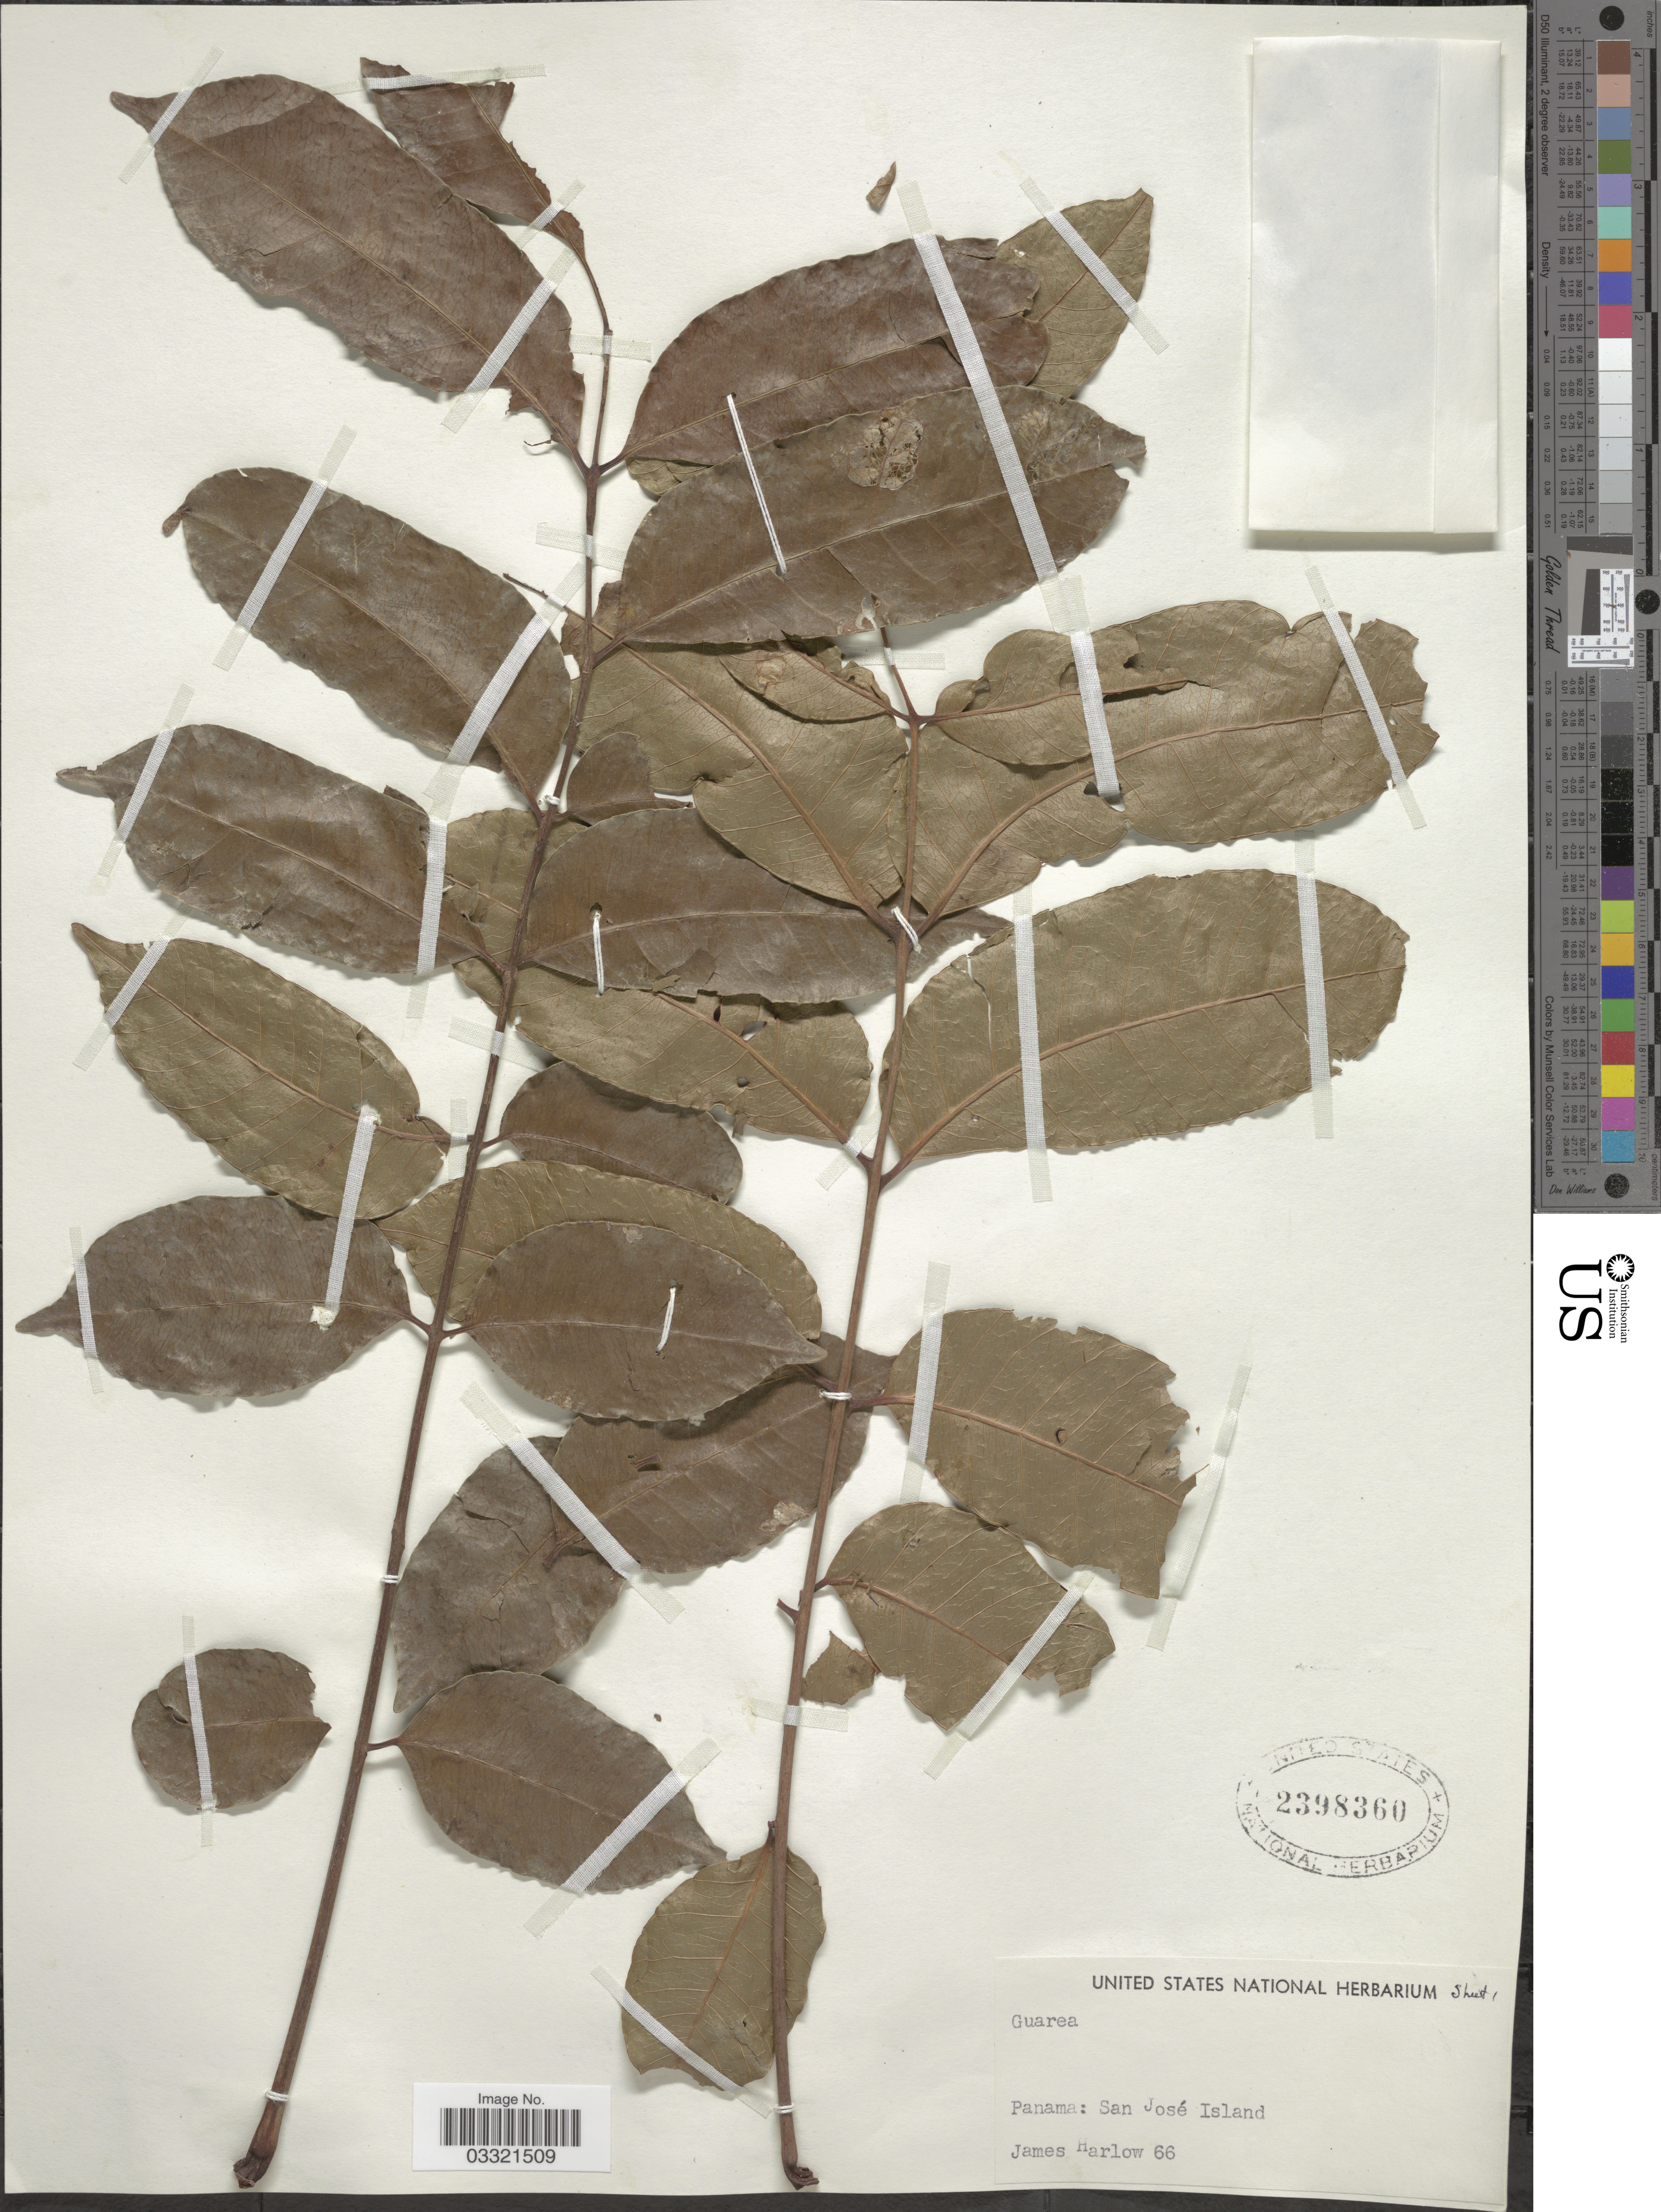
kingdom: Plantae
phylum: Tracheophyta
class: Magnoliopsida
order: Sapindales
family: Meliaceae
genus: Guarea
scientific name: Guarea sp.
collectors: J. Harlow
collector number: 66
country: Panama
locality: San José Island.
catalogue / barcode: US 2398360